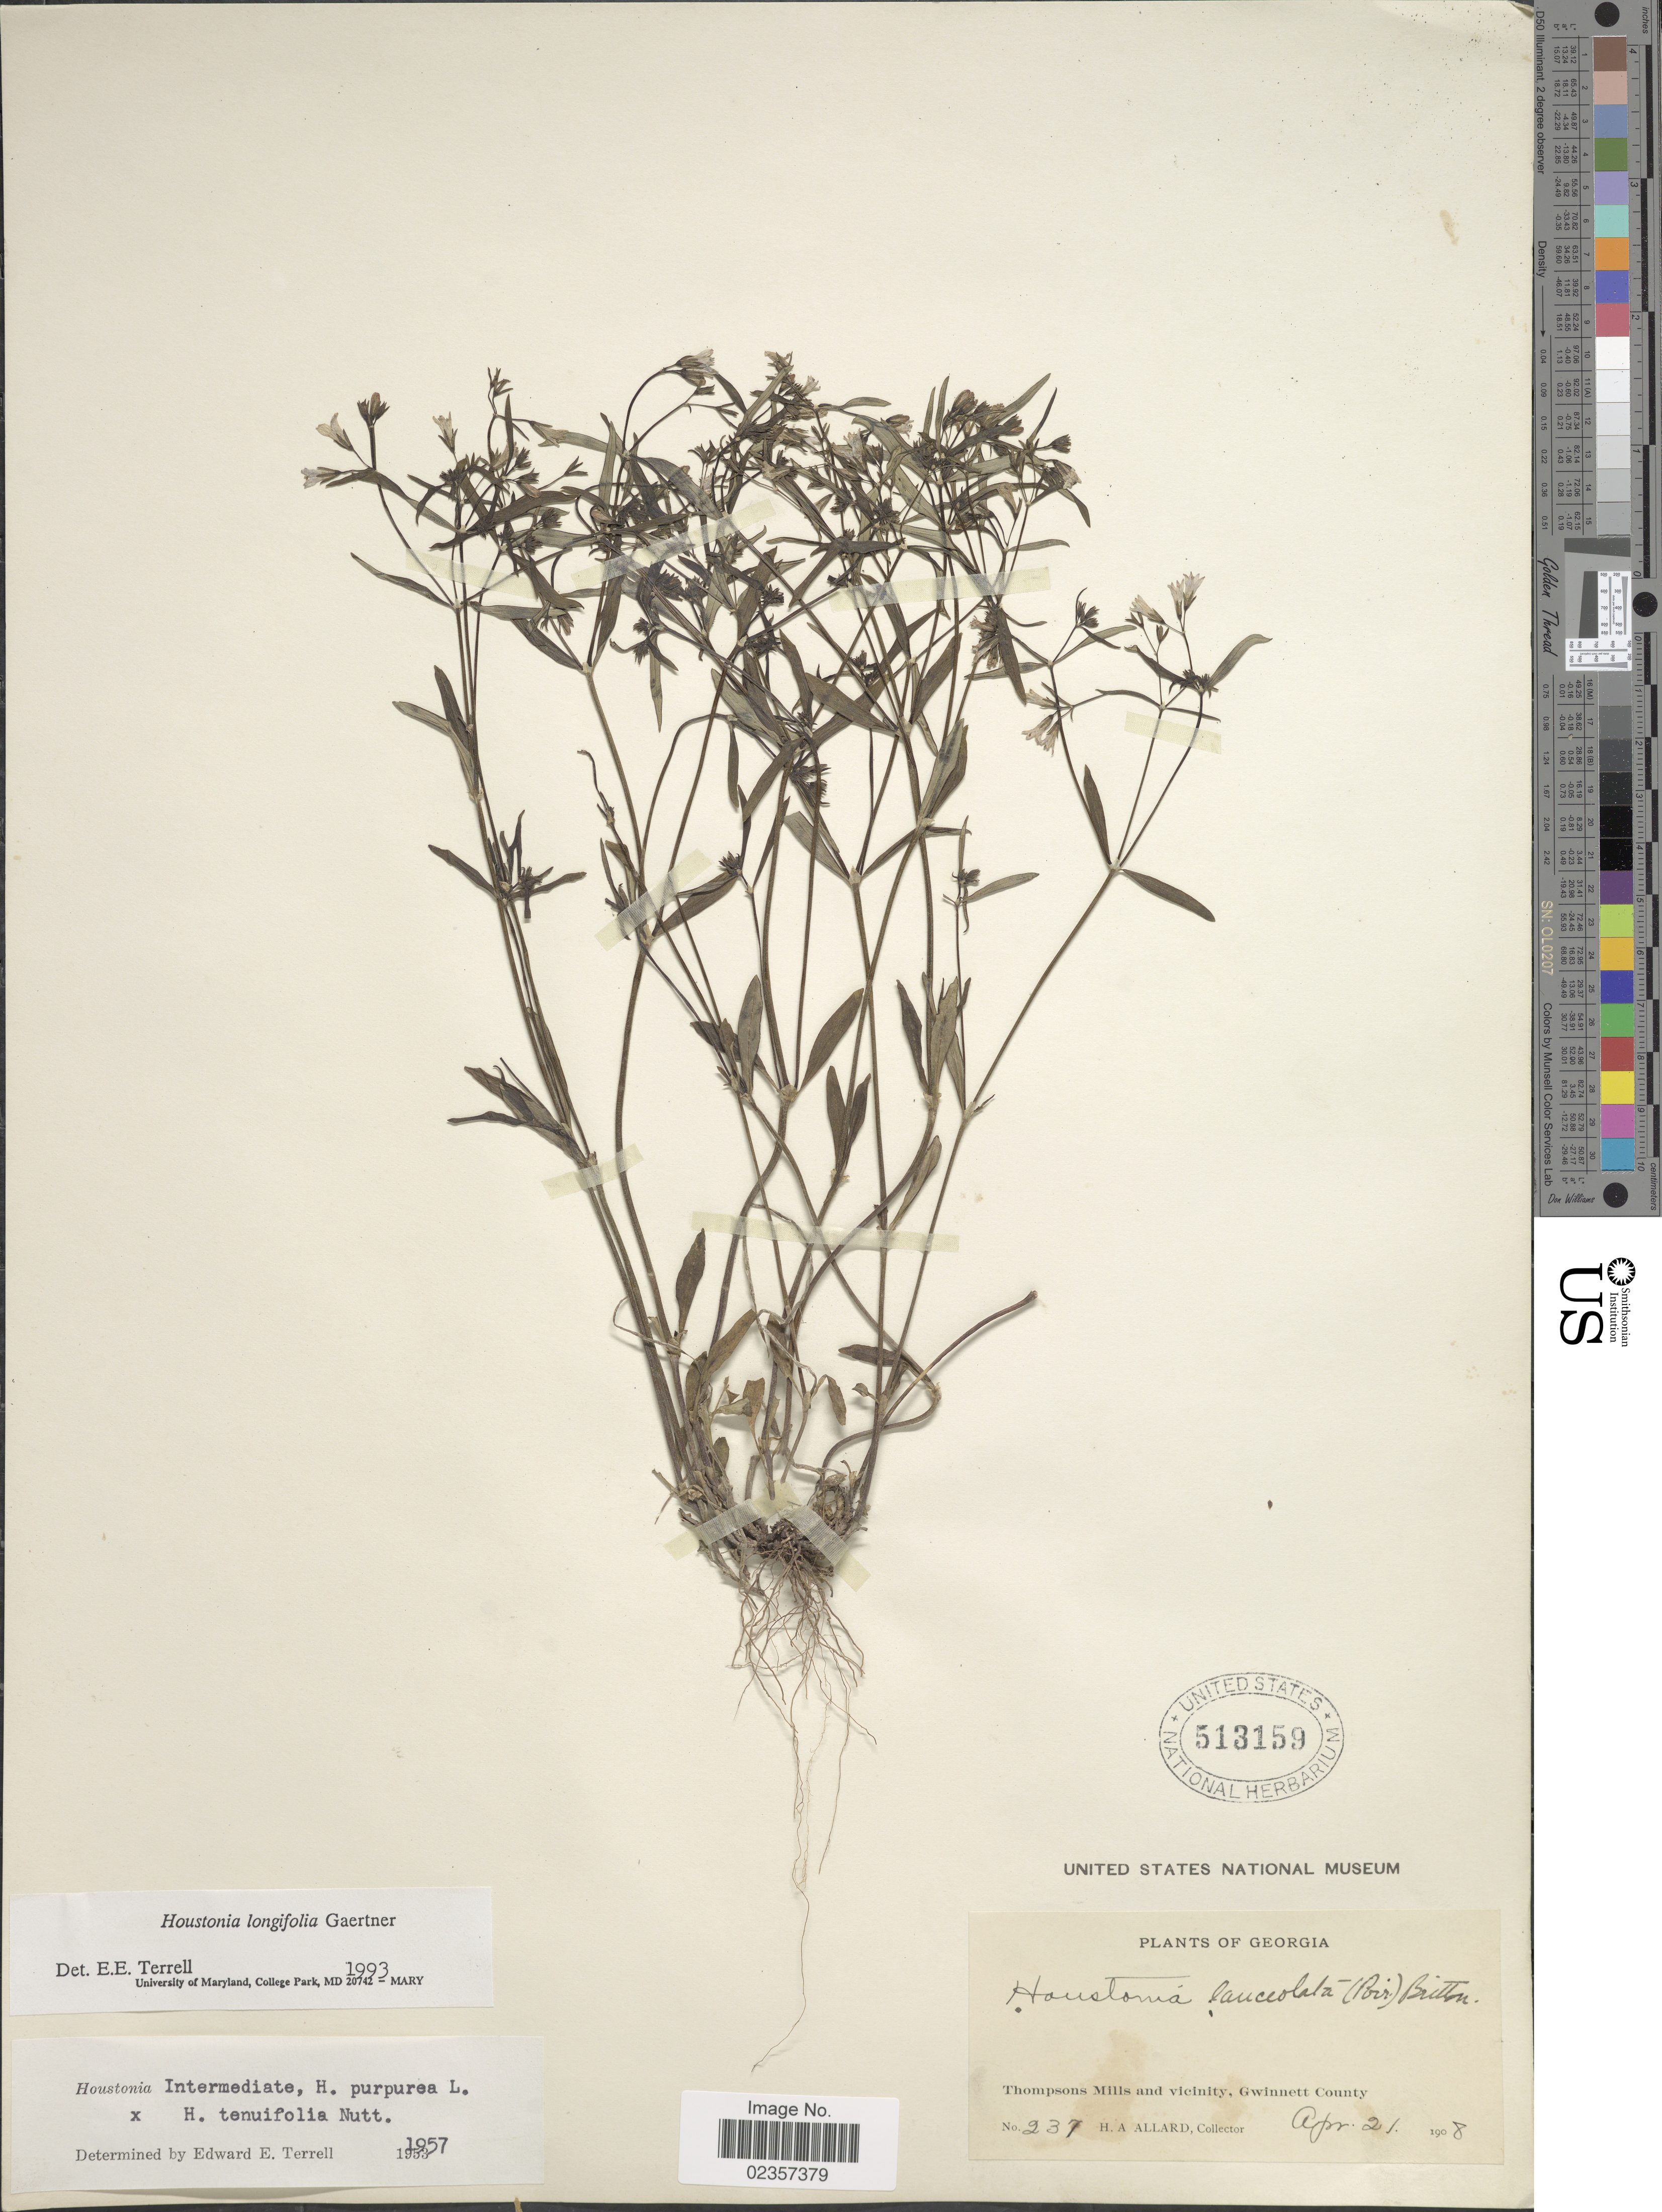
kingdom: Plantae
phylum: Tracheophyta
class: Magnoliopsida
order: Gentianales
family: Rubiaceae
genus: Houstonia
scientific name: Houstonia longifolia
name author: Gaertn.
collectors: H. A. Allard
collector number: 237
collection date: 1908-04-21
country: United States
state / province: Georgia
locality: Thompsons Mills and vicinity, Gwinnett County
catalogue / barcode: US 513159